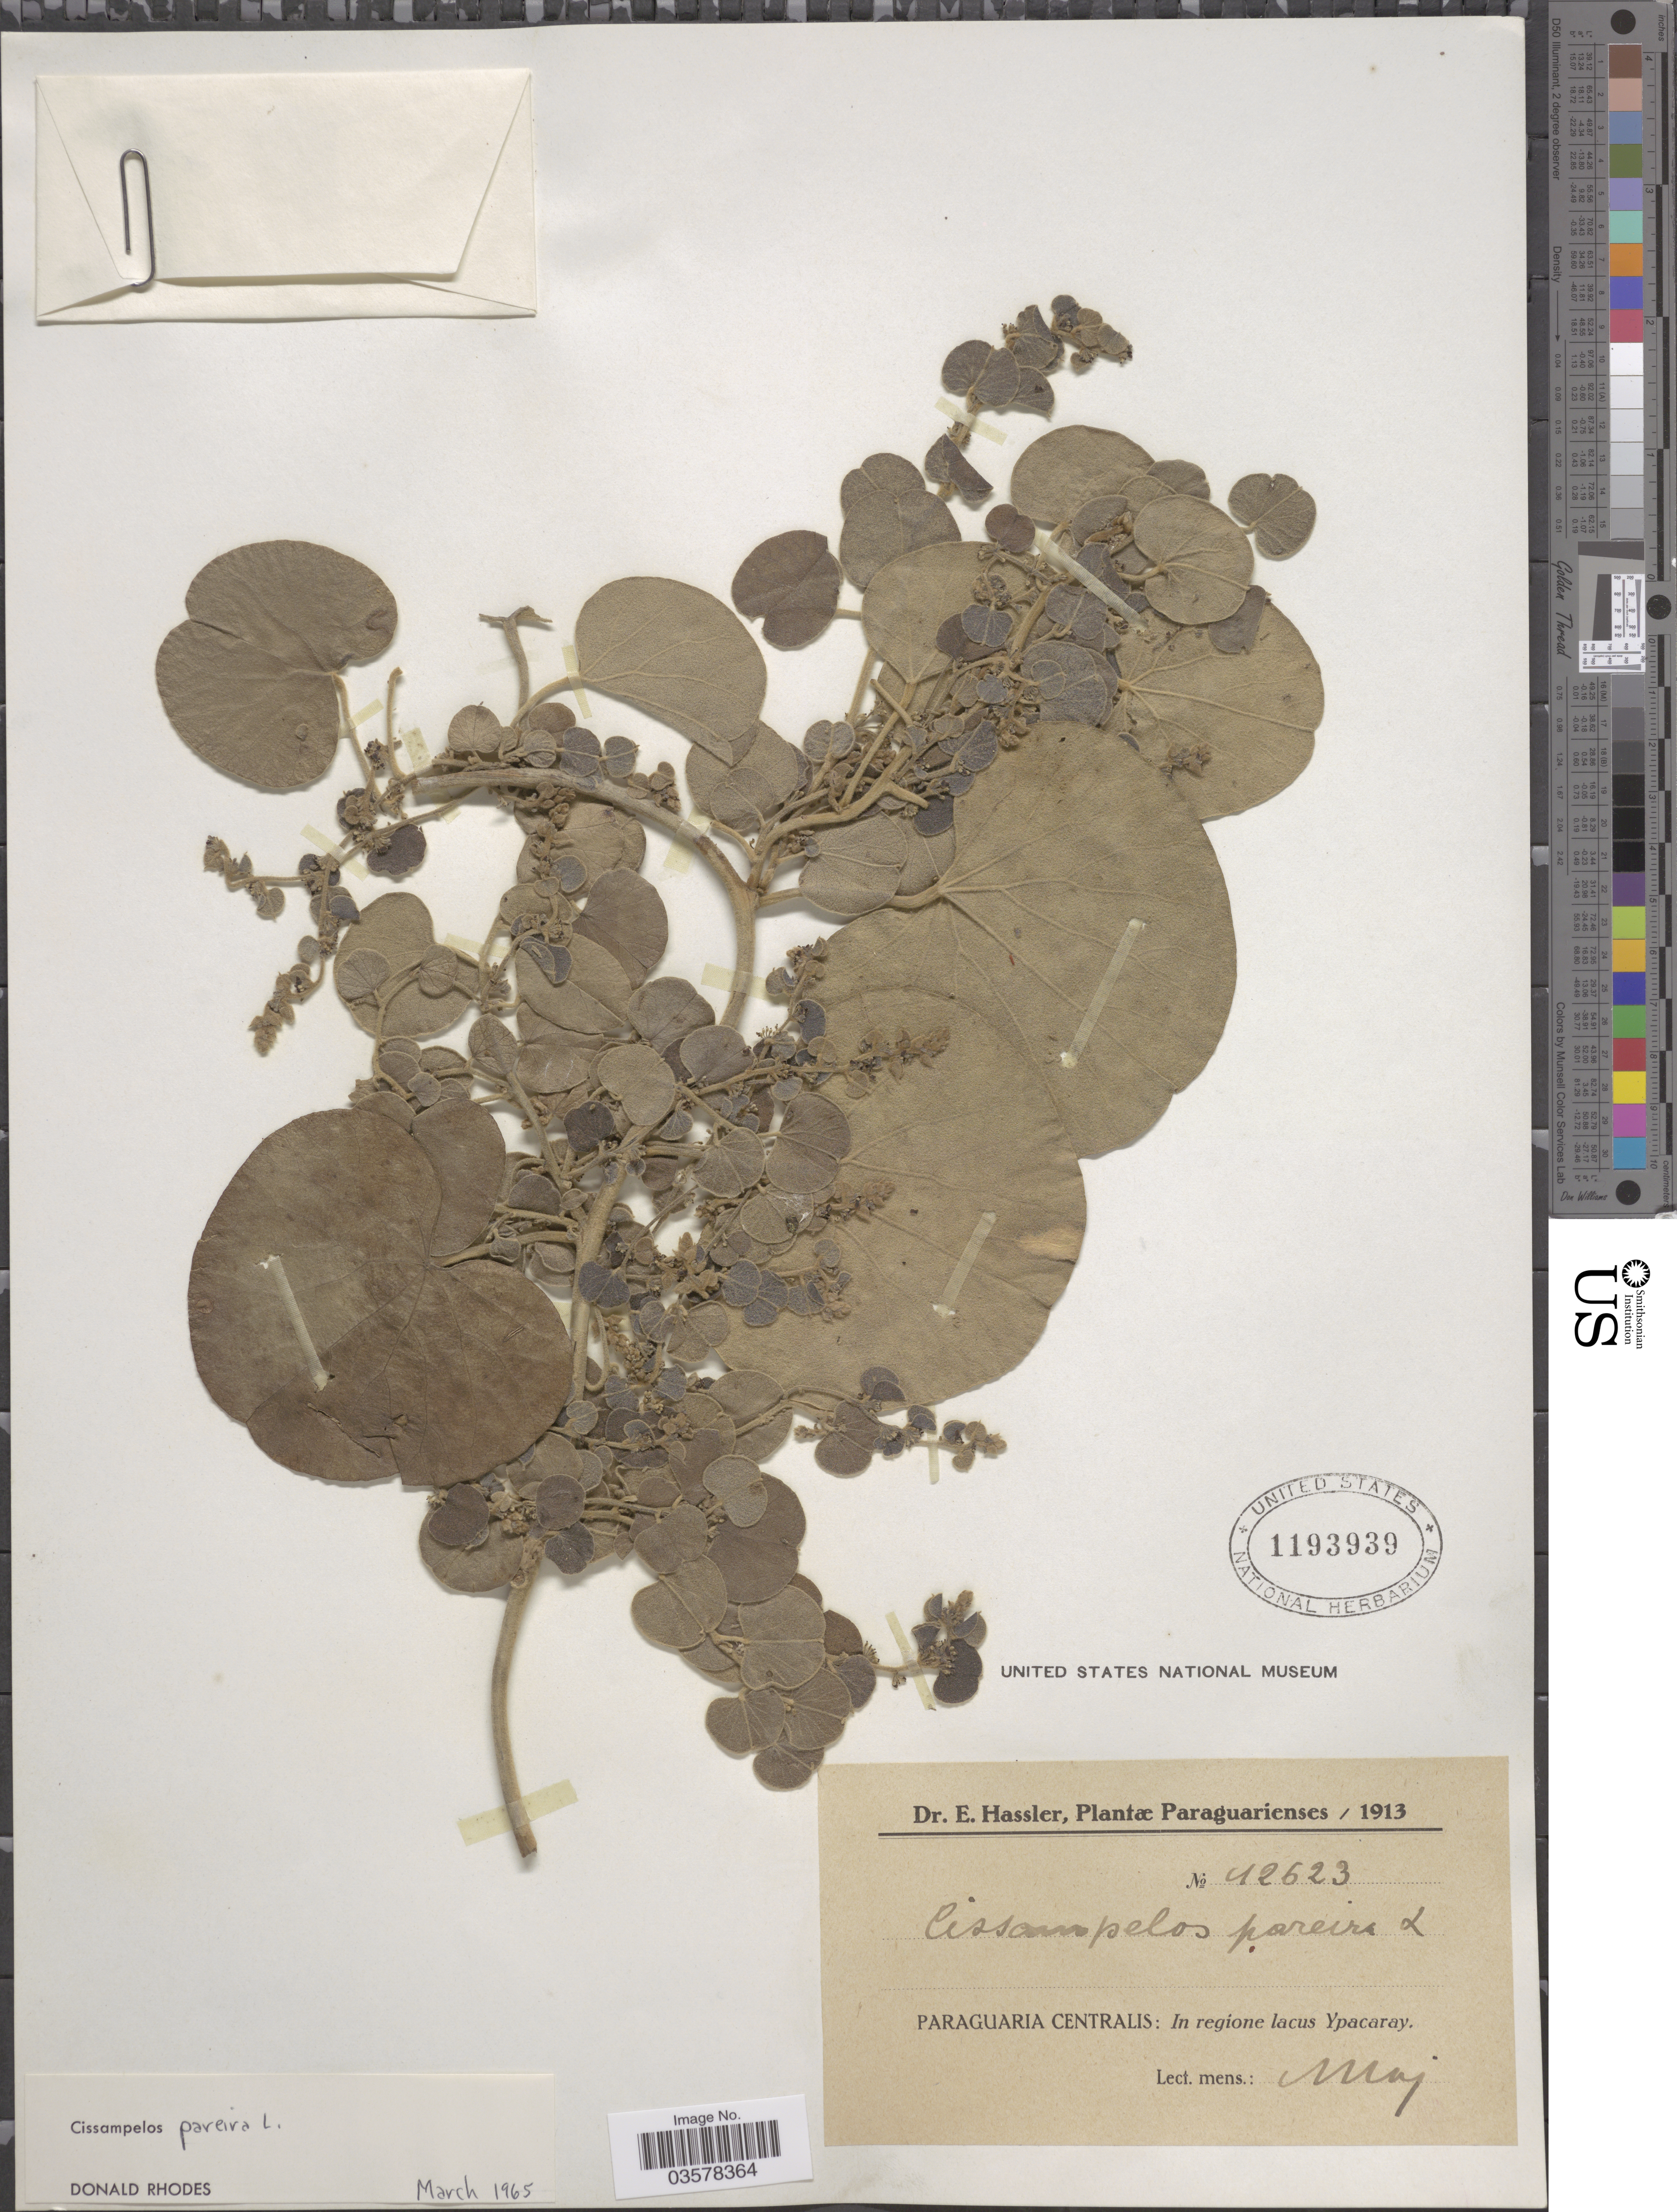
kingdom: Plantae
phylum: Tracheophyta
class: Magnoliopsida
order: Ranunculales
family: Menispermaceae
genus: Cissampelos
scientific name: Cissampelos pareira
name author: L.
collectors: E. Hassler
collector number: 42623*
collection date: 1913-05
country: Paraguay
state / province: Paraguari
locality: Paraguaria Centralis: In regione lacus Ypacaray.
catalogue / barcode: US 1193939